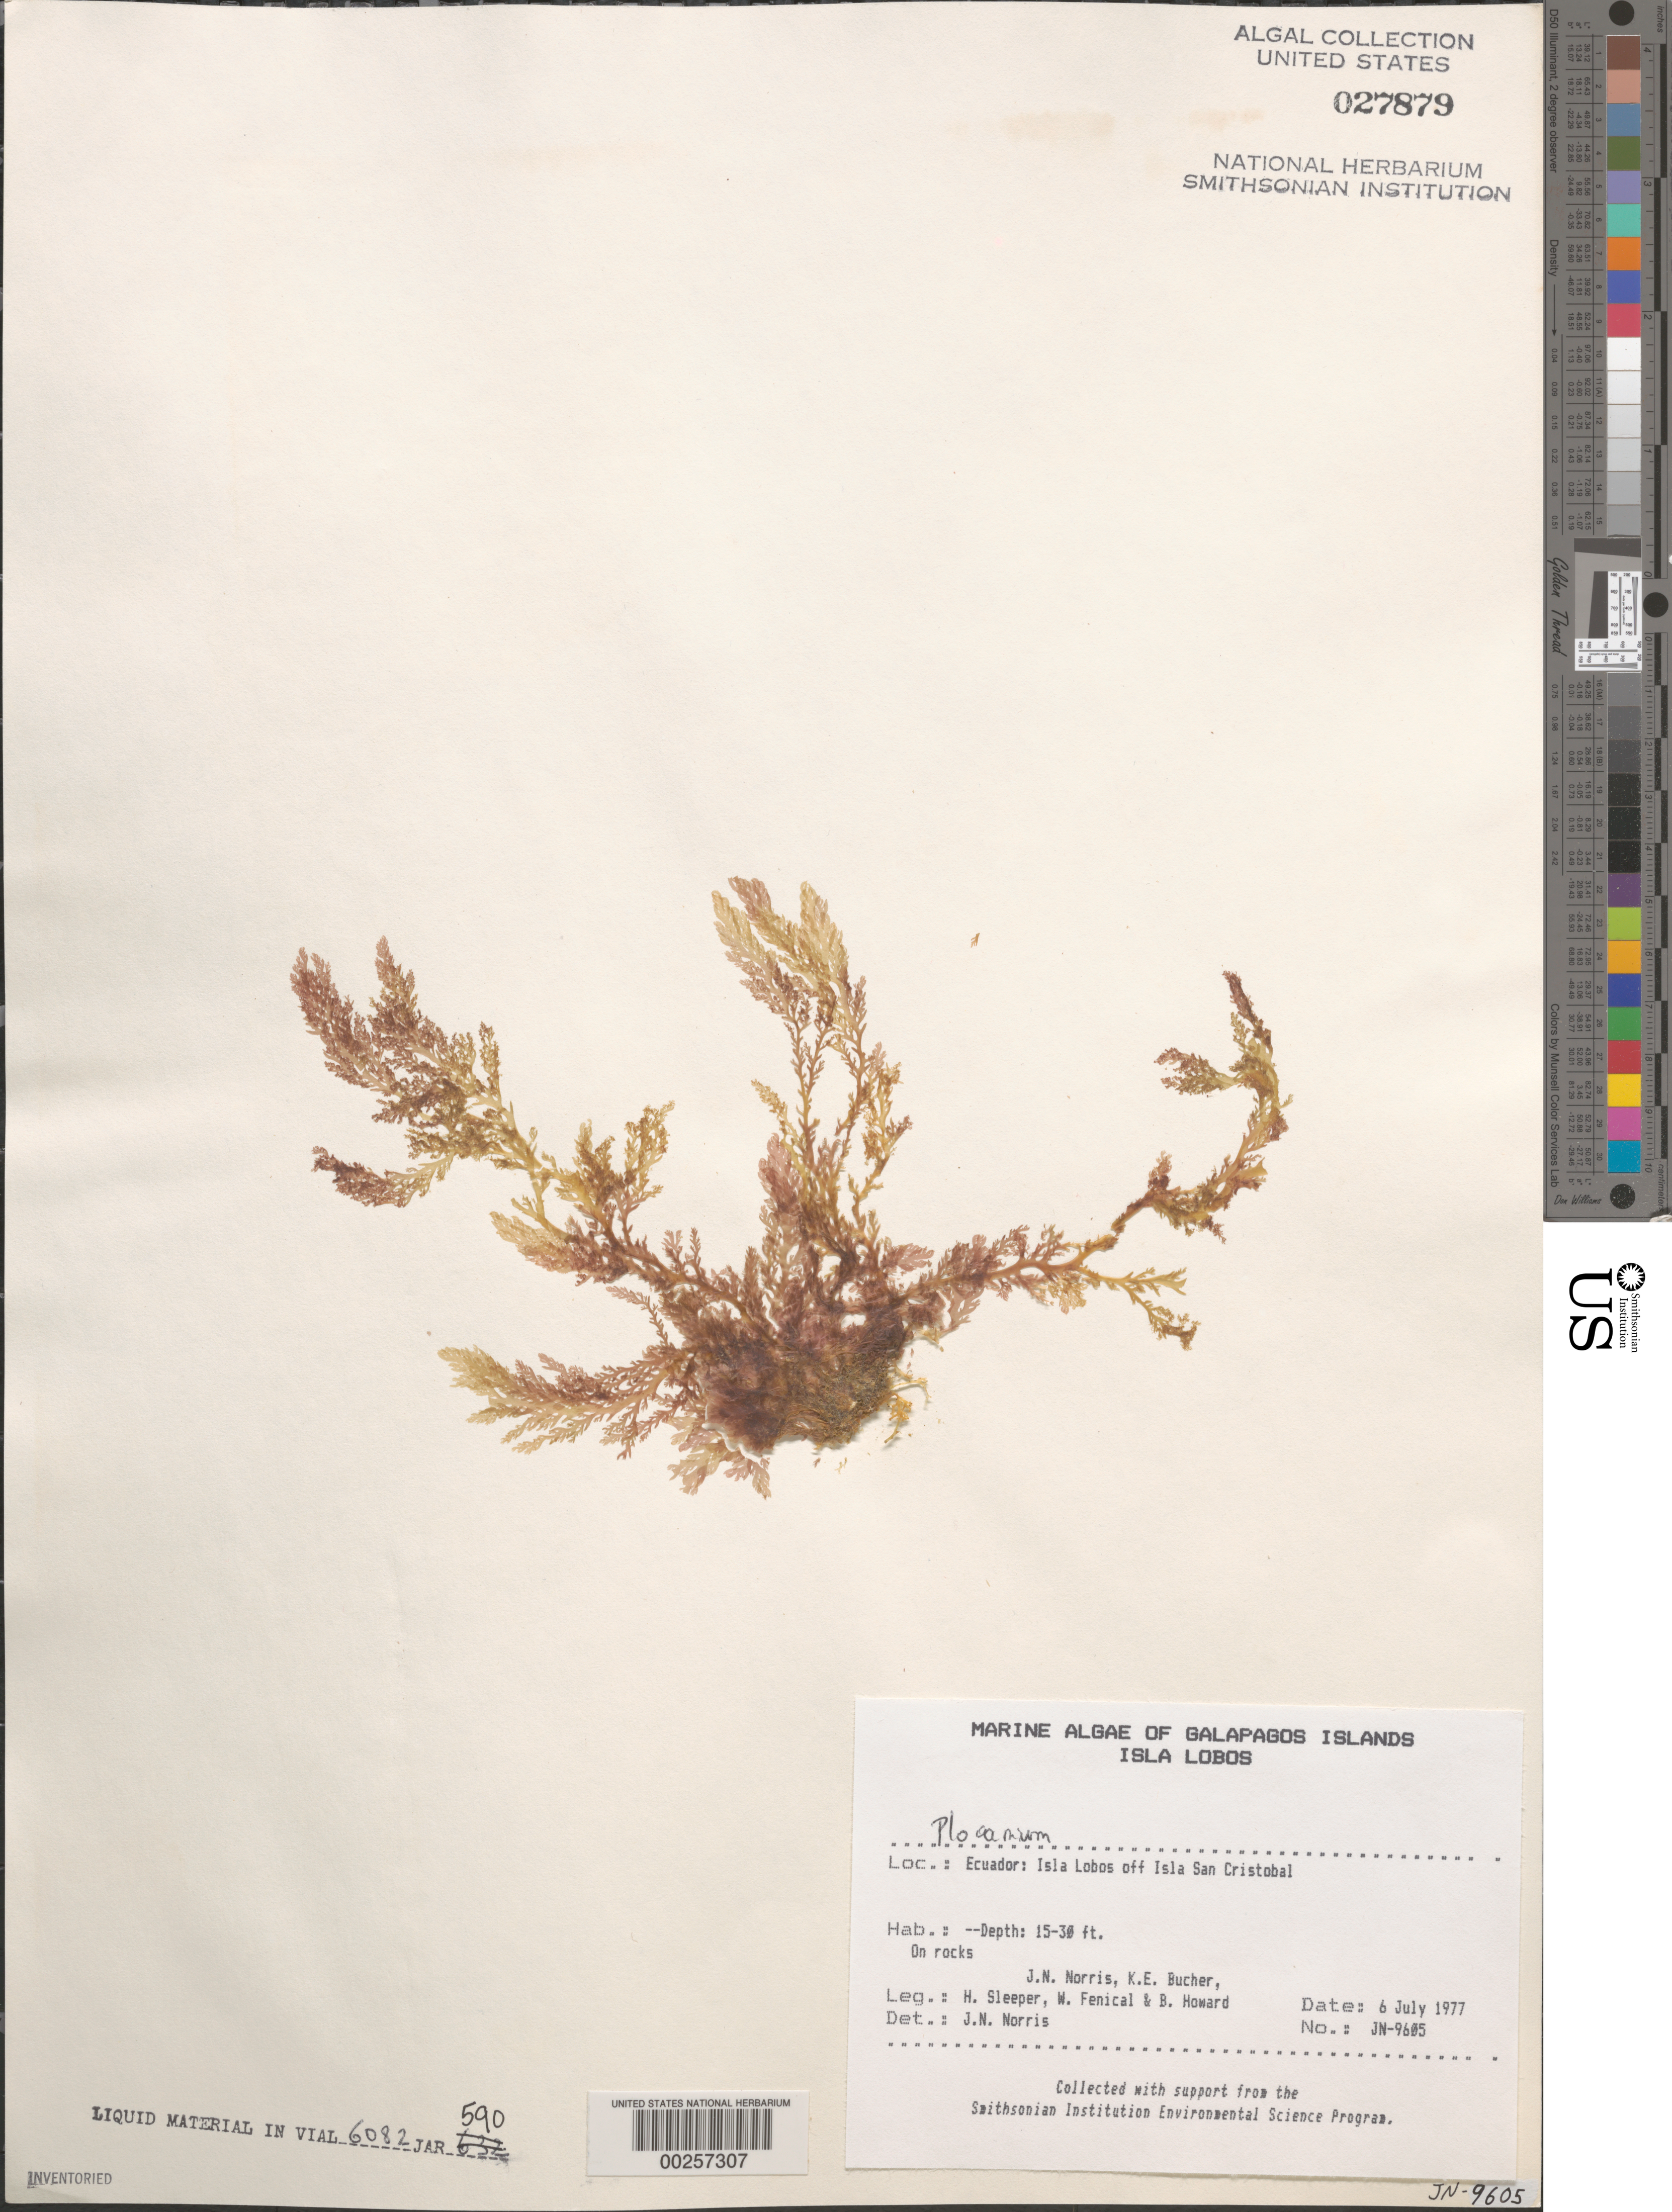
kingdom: Plantae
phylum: Rhodophyta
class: Florideophyceae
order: Plocamiales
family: Plocamiaceae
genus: Plocamium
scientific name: Plocamium sp.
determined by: Norris, James N.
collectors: J. N. Norris, K. E. Bucher, H. Sleeper, W. Fenical & B. Howard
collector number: JN-9605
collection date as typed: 06 Jul 1977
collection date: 1977-07-06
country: Ecuador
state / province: Colón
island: Lobos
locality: Off Isla San Cristóbal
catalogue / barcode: US 27879